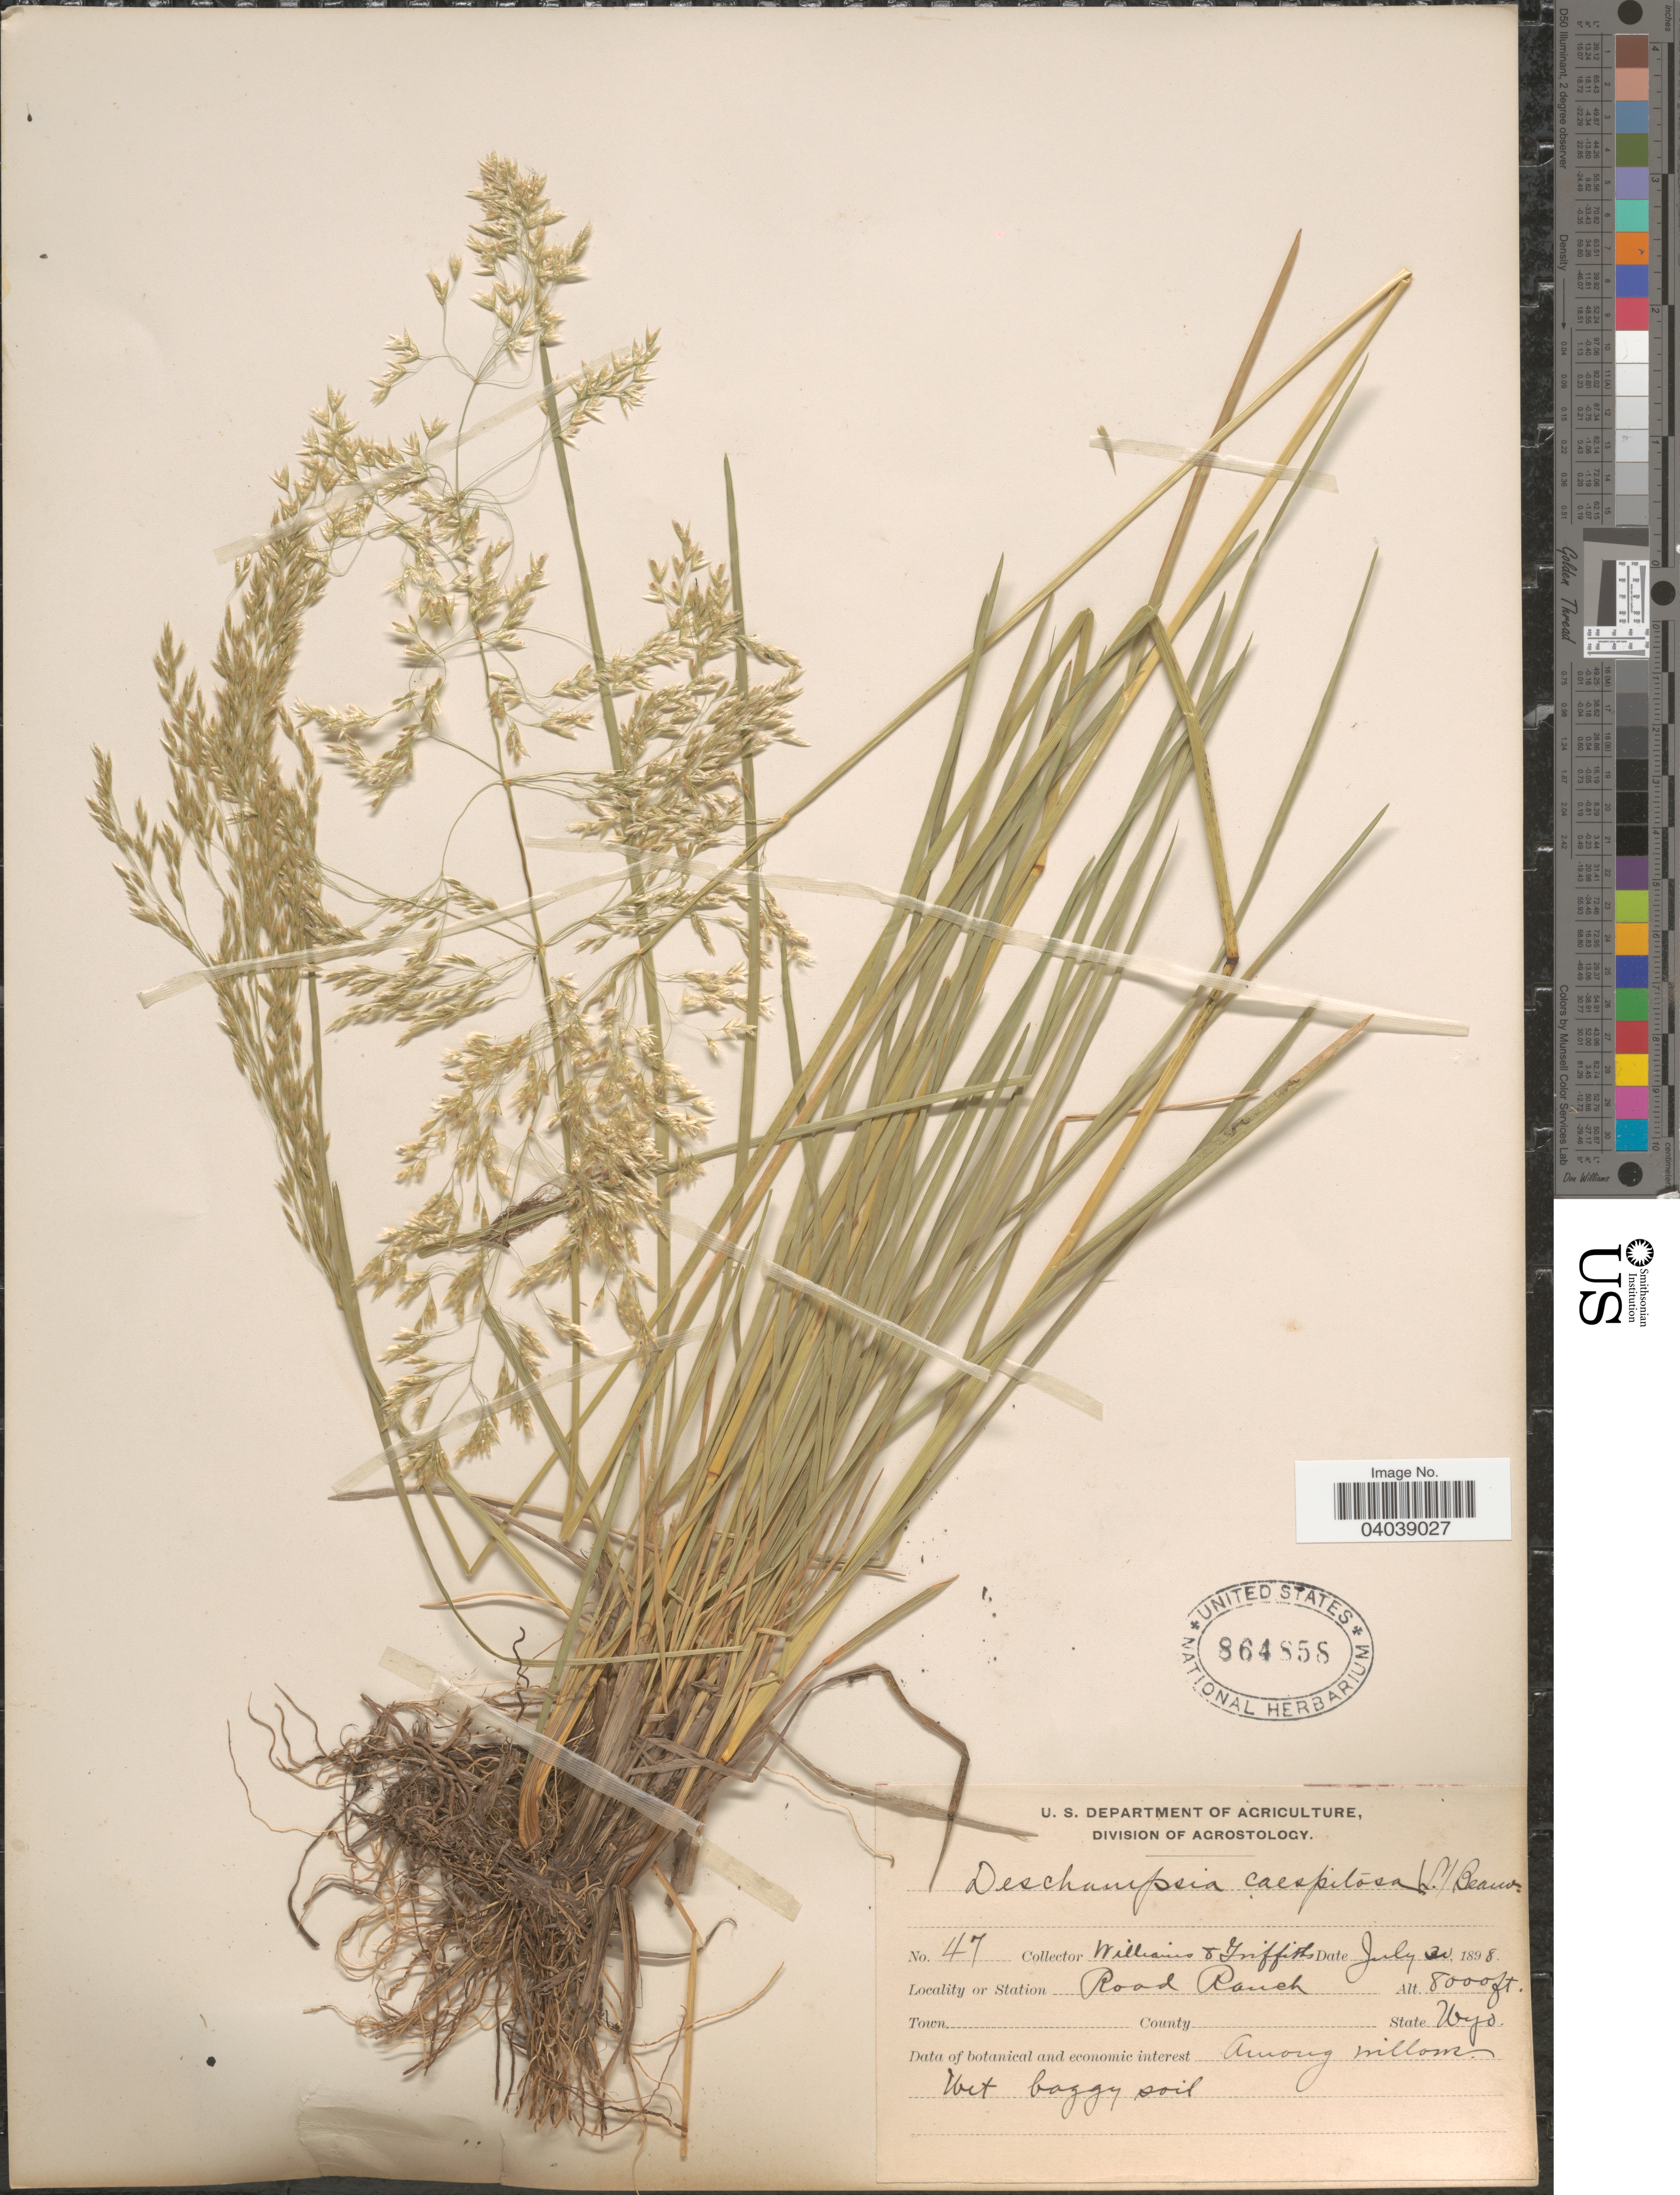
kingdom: Plantae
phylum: Tracheophyta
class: Liliopsida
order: Poales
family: Poaceae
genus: Deschampsia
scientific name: Deschampsia cespitosa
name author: (L.) P. Beauv.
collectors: -- Williams & -- Griffiths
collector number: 47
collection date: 1898-07-30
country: United States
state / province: Wyoming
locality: Road Ranch.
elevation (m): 2438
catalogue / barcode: US 864858